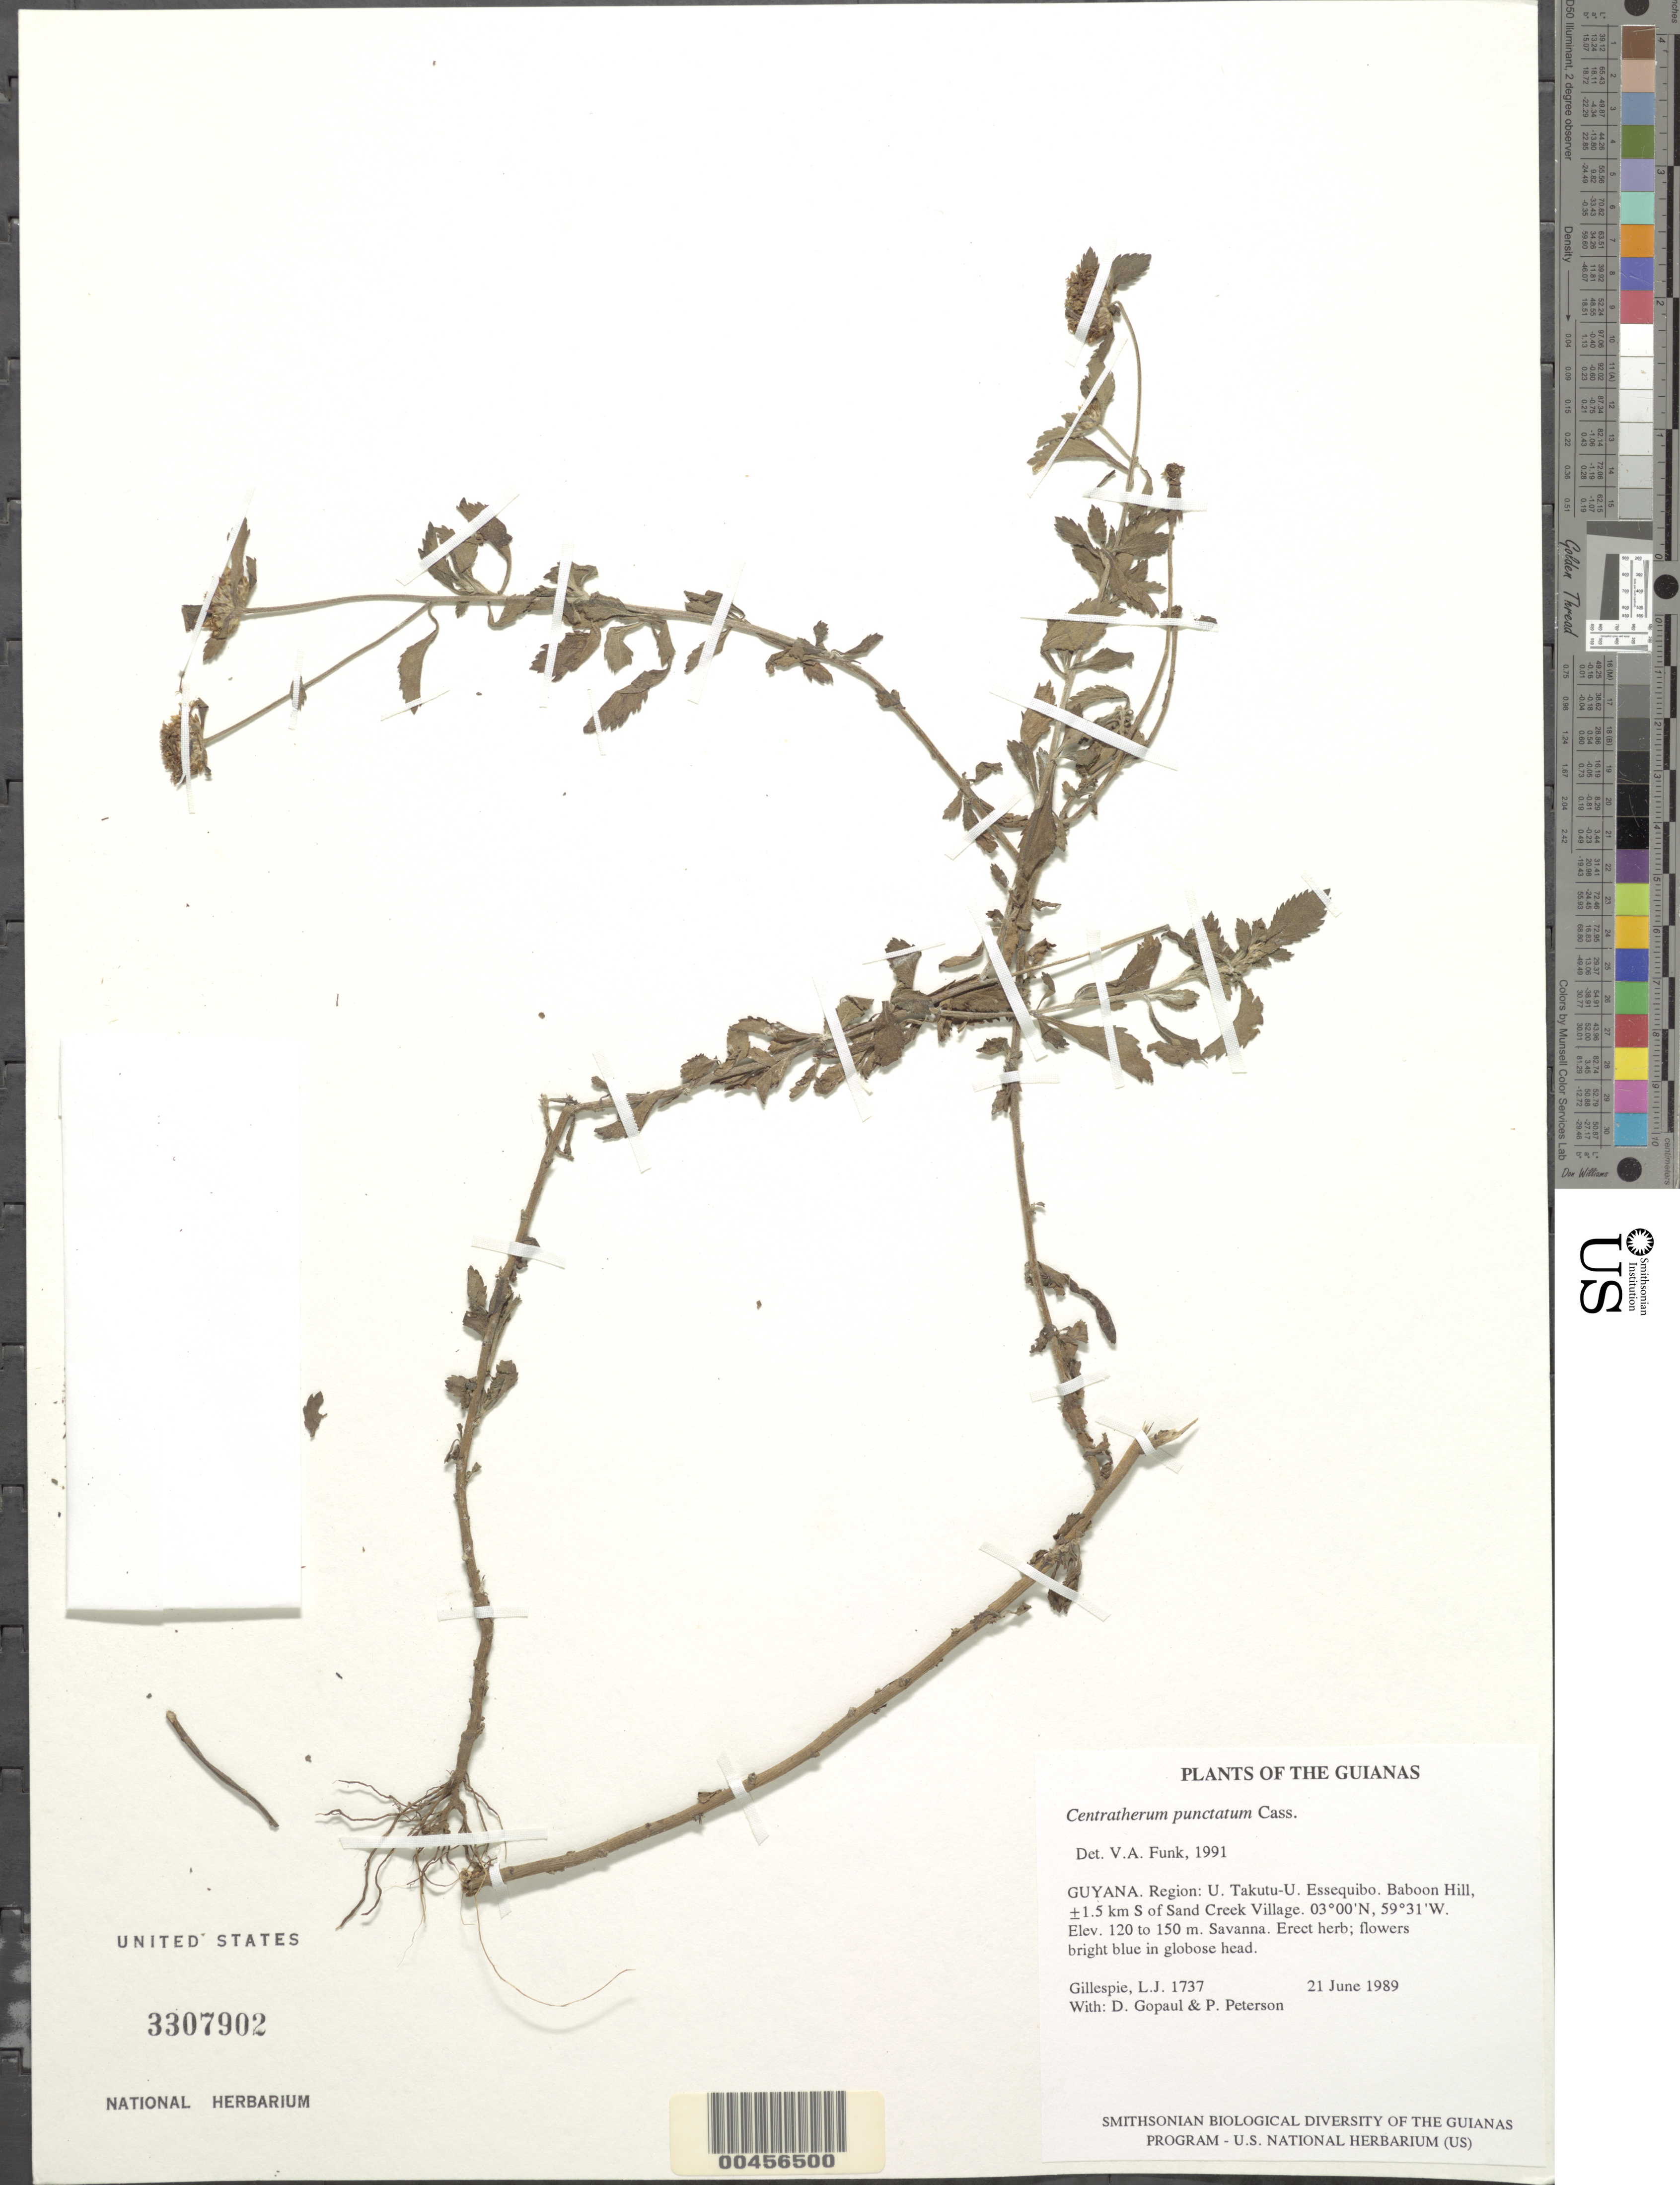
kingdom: Plantae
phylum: Tracheophyta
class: Magnoliopsida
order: Asterales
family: Asteraceae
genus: Centratherum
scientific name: Centratherum punctatum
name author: Cass.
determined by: Funk, Vicki A., (BOT), Smithsonian Institution - National Museum of Natural History (UNITED STATES)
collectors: L. J. Gillespie, D. Gopaul & P. M. Peterson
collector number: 1737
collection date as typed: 21 June 1989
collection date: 1989-06-21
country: Guyana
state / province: U. Takutu-U. Essequibo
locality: Baboon Hill, ±1.5 km S of Sand Creek Village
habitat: Savanna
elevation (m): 120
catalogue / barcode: US 3307902